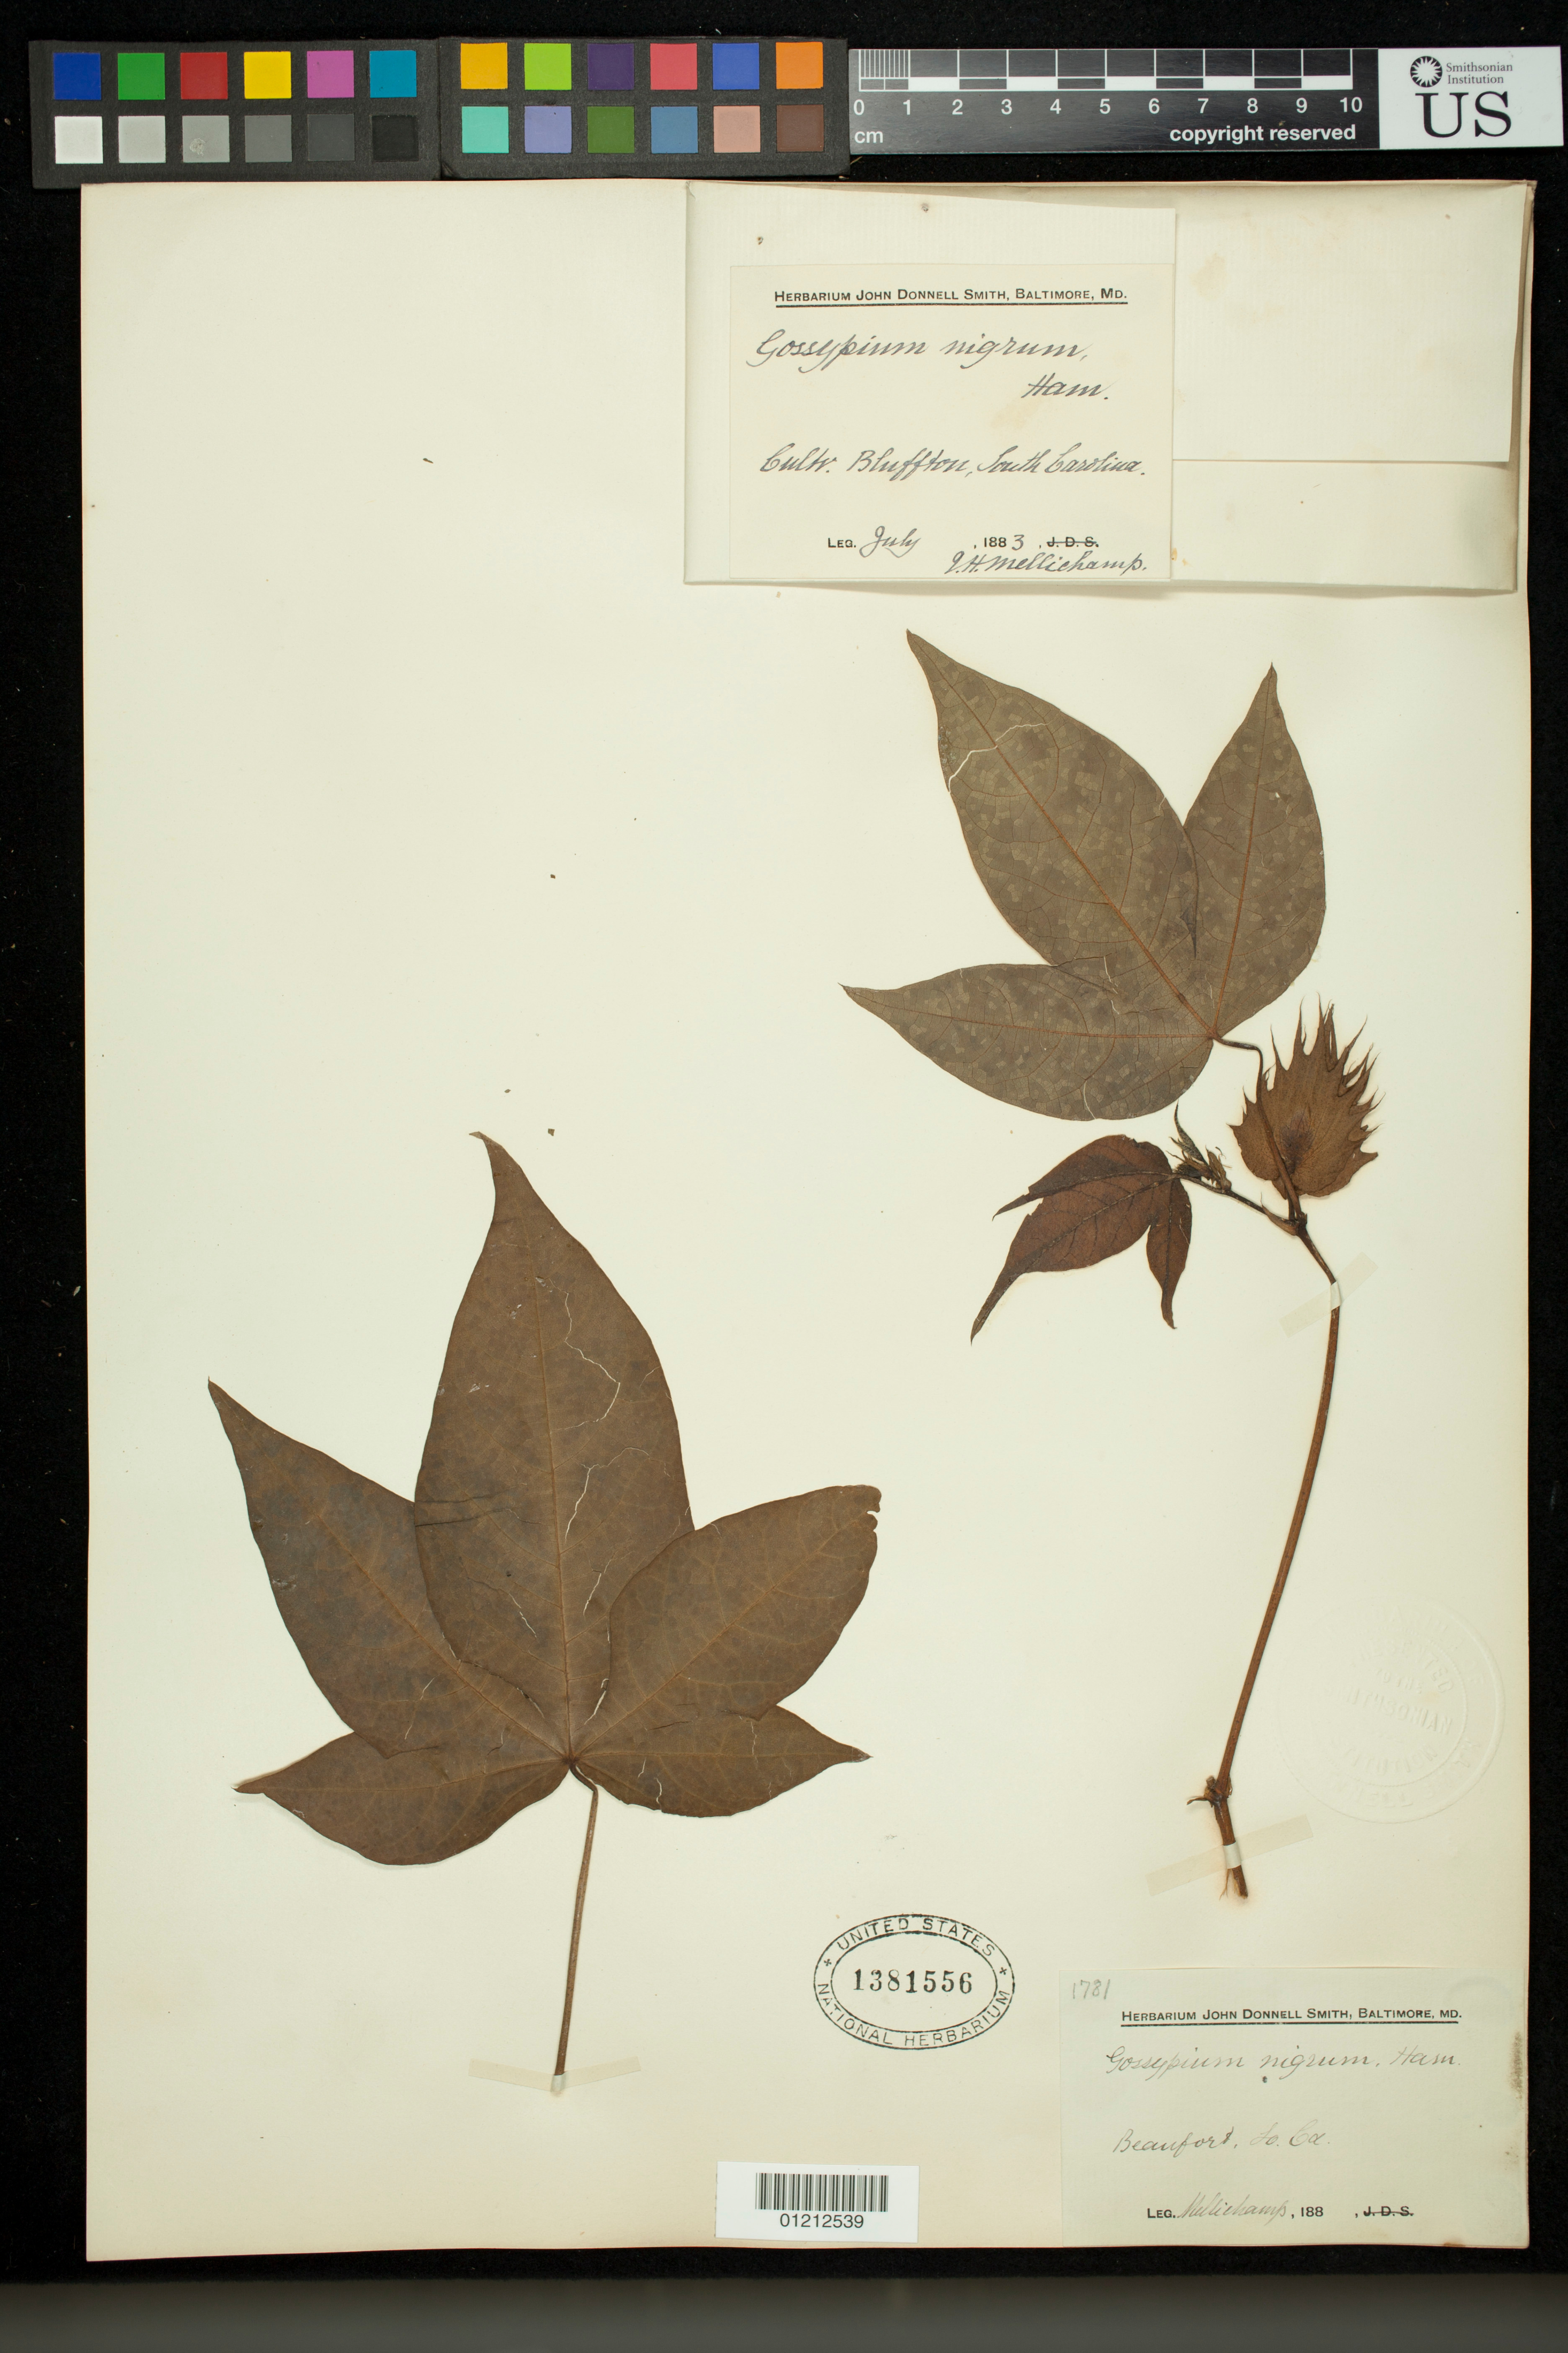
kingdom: Plantae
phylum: Tracheophyta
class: Magnoliopsida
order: Malvales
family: Malvaceae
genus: Gossypium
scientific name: Gossypium barbadense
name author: L.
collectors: J. H. Mellichamp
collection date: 1883-07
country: United States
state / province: South Carolina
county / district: Beaufort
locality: Bluffton, South Carolina.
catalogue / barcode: US 1381556